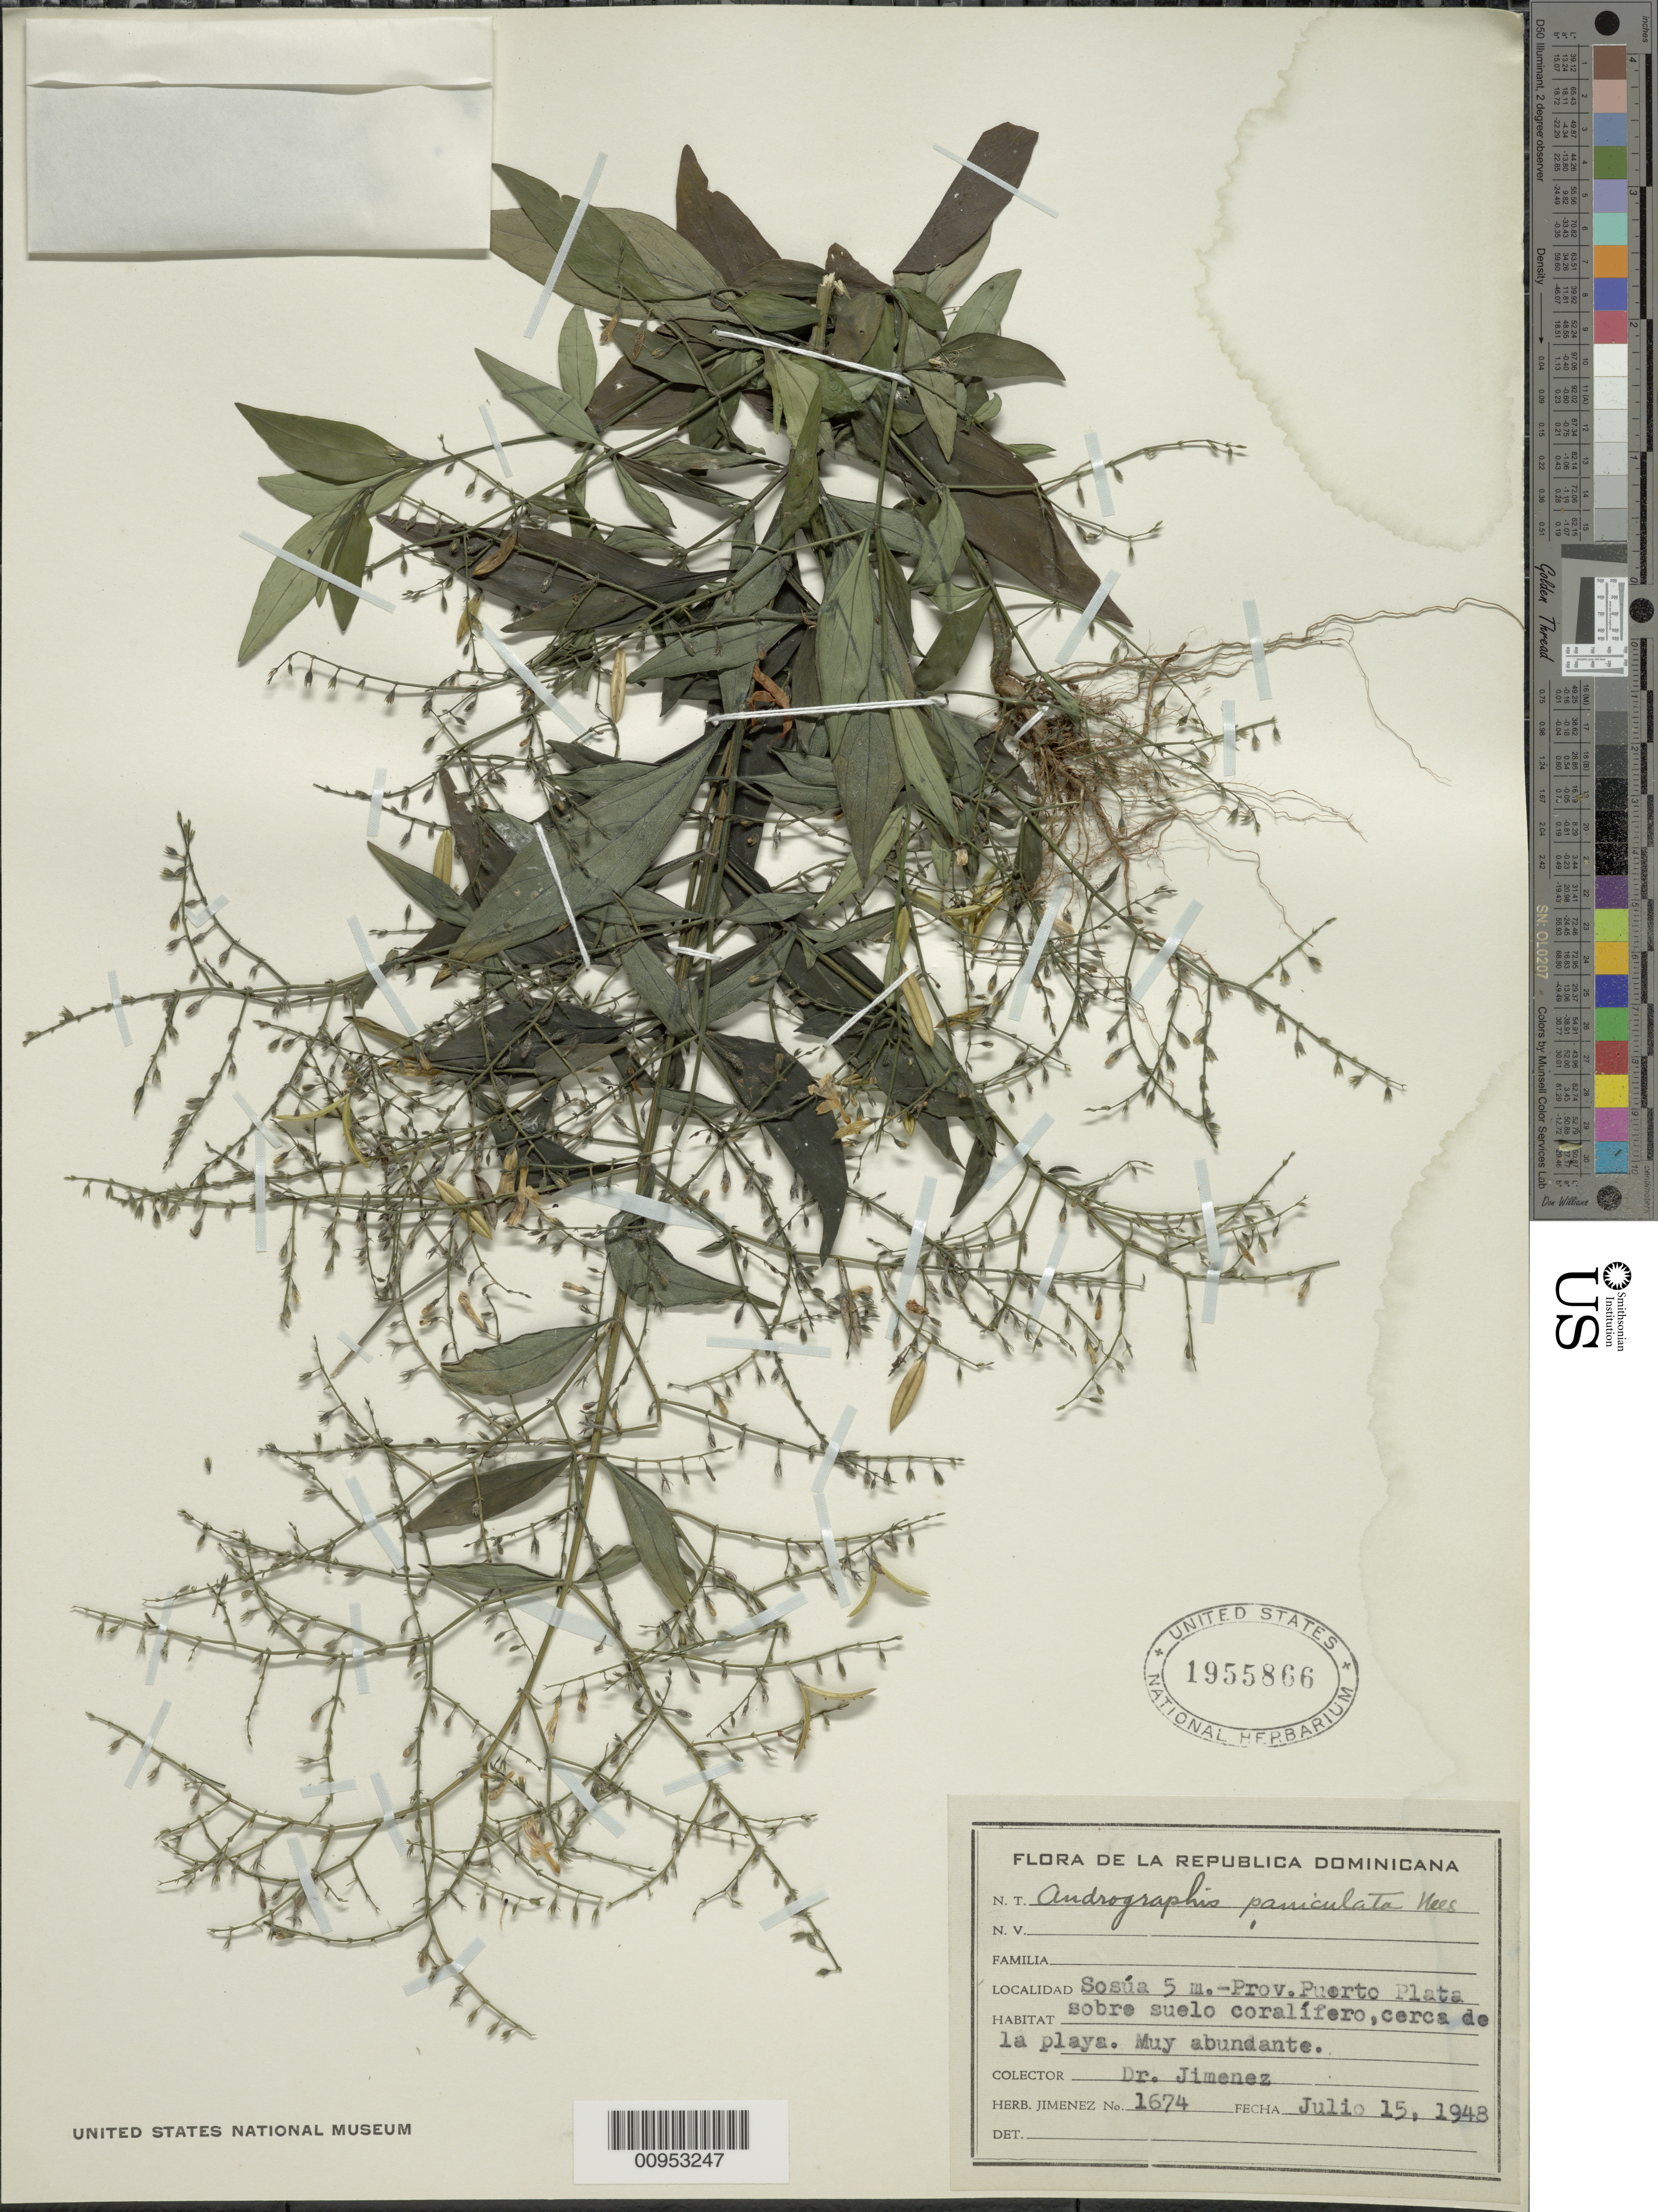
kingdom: Plantae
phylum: Tracheophyta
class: Magnoliopsida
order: Lamiales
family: Acanthaceae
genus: Andrographis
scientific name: Andrographis paniculata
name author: (Burm. f.) Nees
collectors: J. J. Jiménez Almonte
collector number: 1674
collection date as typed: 15 Jul 1948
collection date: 1948-07-15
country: Dominican Republic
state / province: Puerto Plata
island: Hispaniola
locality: Sosúa 5 m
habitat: Sobre suelo coralífero, cerca de la playa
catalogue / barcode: US 1955866